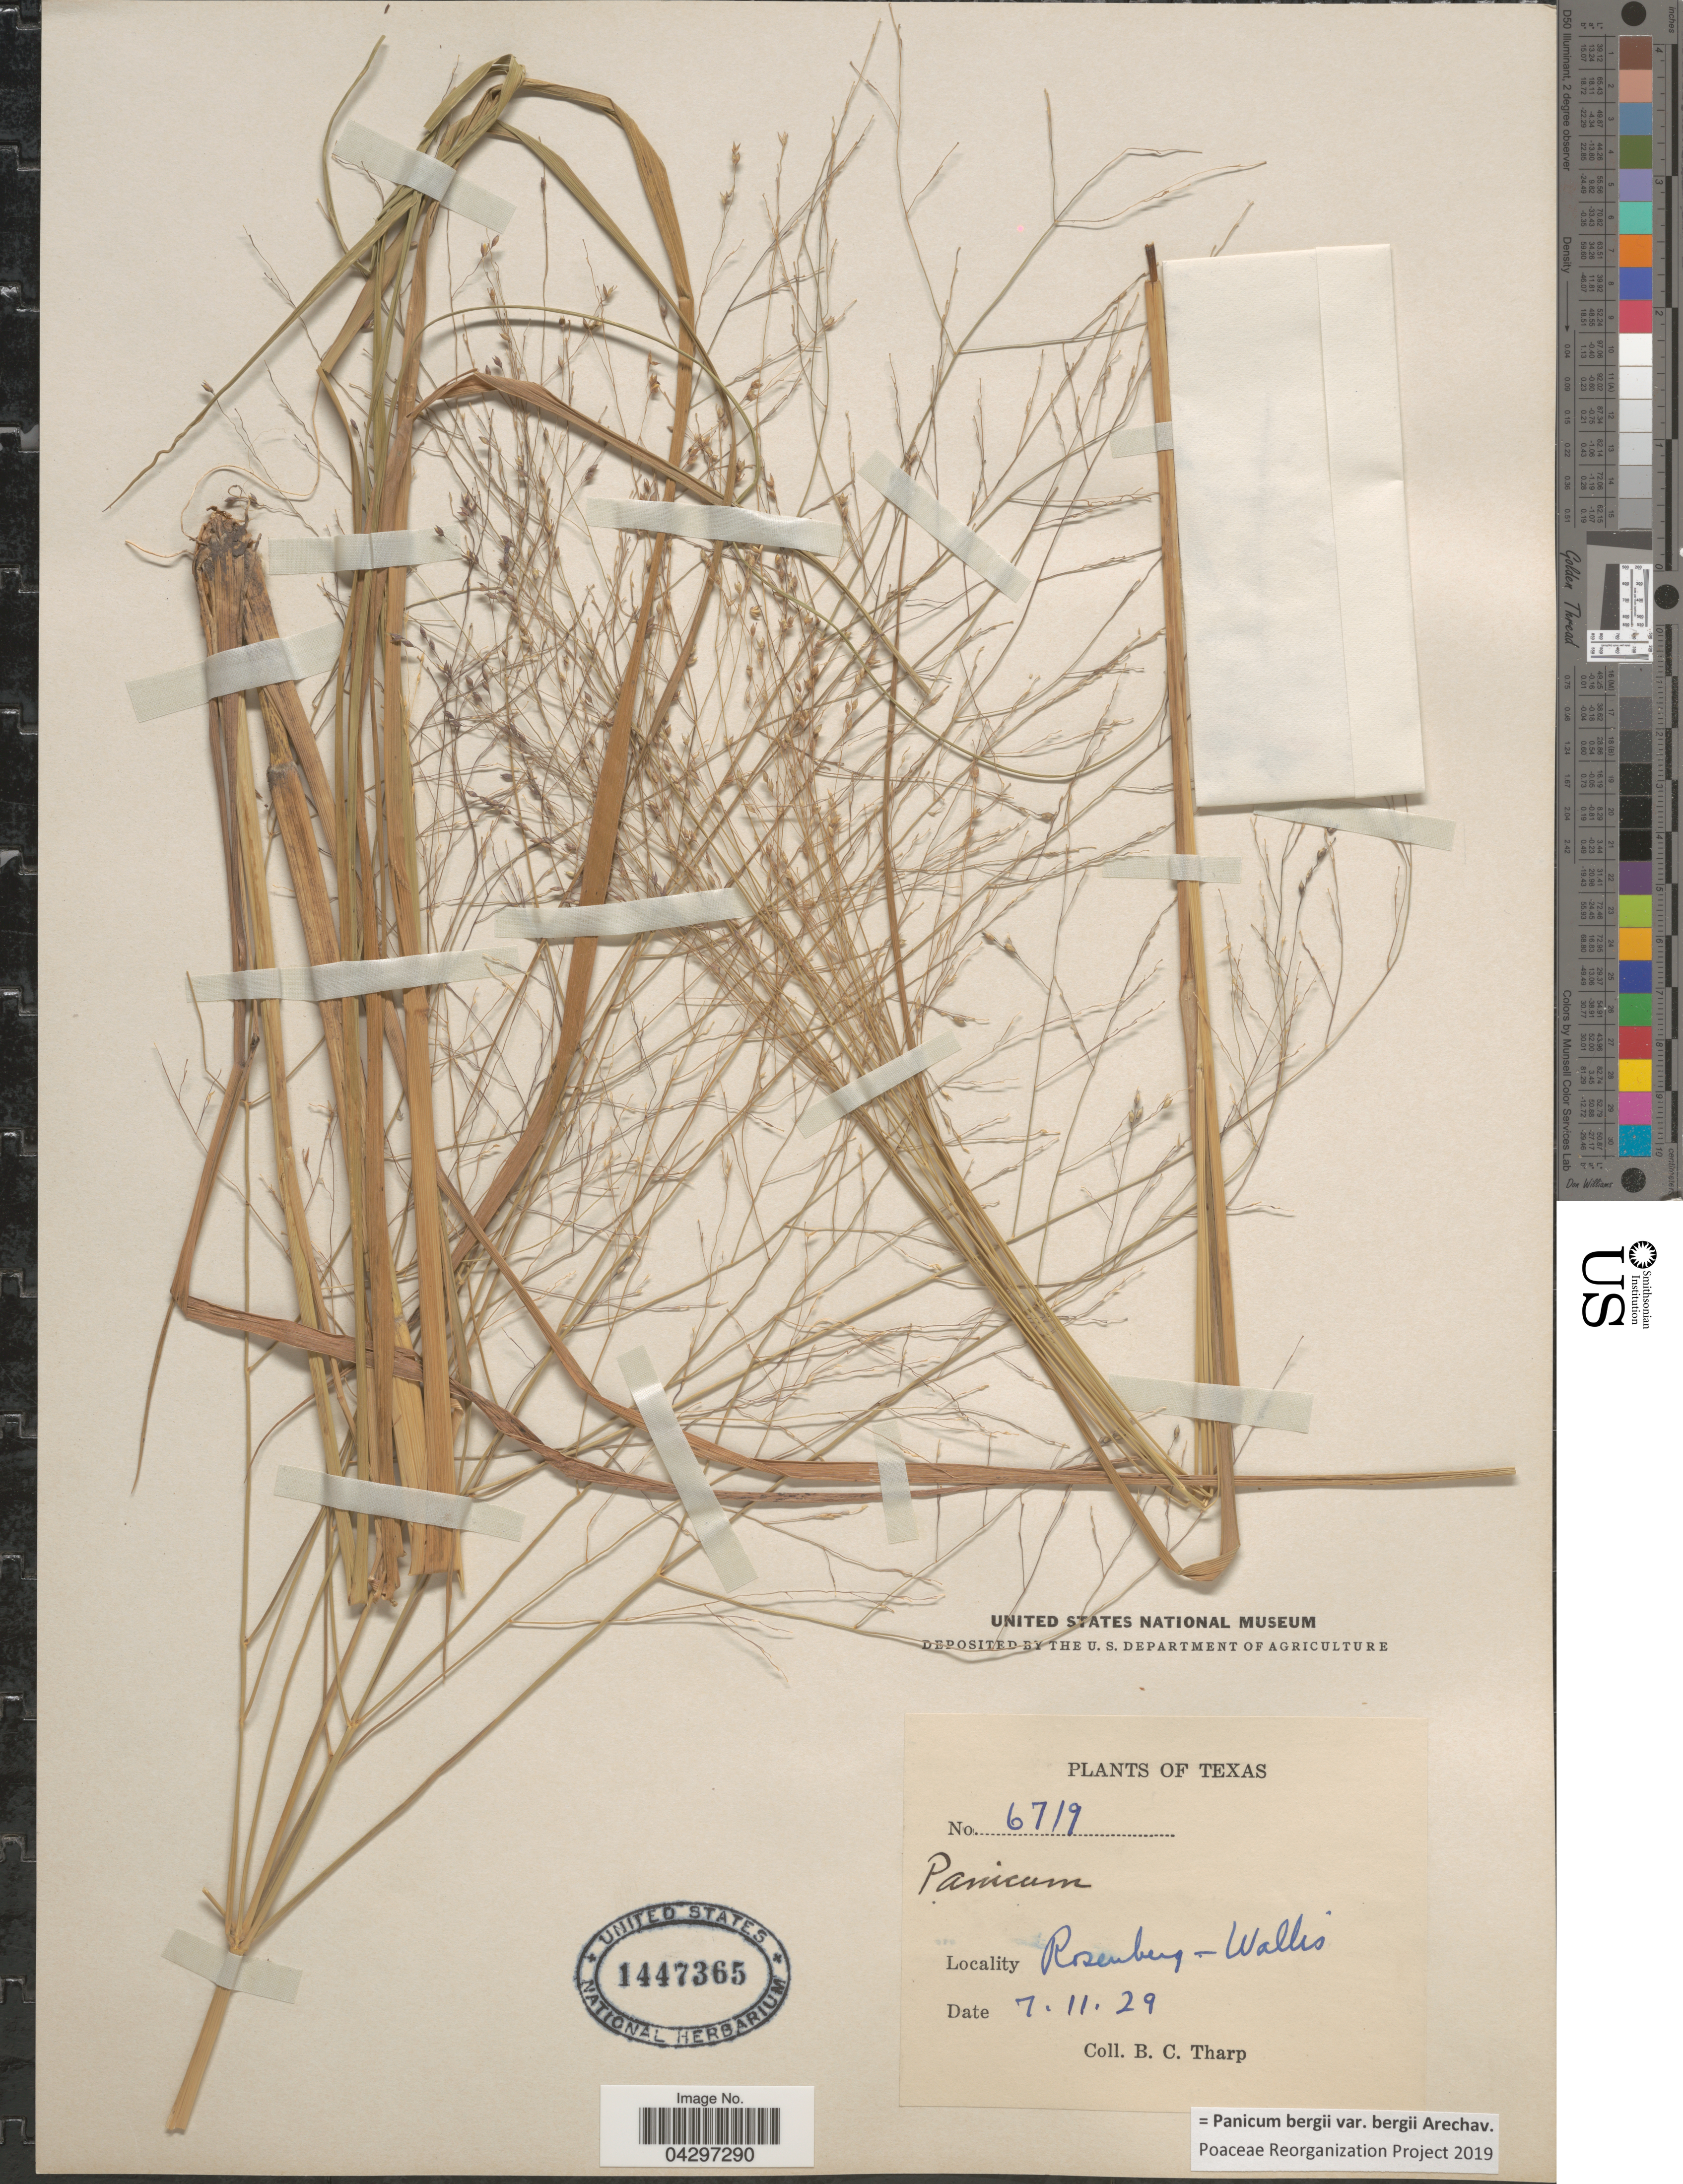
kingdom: Plantae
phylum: Tracheophyta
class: Liliopsida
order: Poales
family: Poaceae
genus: Panicum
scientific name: Panicum bergii var. bergii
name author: Arechav.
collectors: B. C. Tharp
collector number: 6719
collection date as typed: Transcribed d/m/y: 11/7/29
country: United States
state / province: Texas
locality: Rosenberg - Wallis.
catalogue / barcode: US 1447365